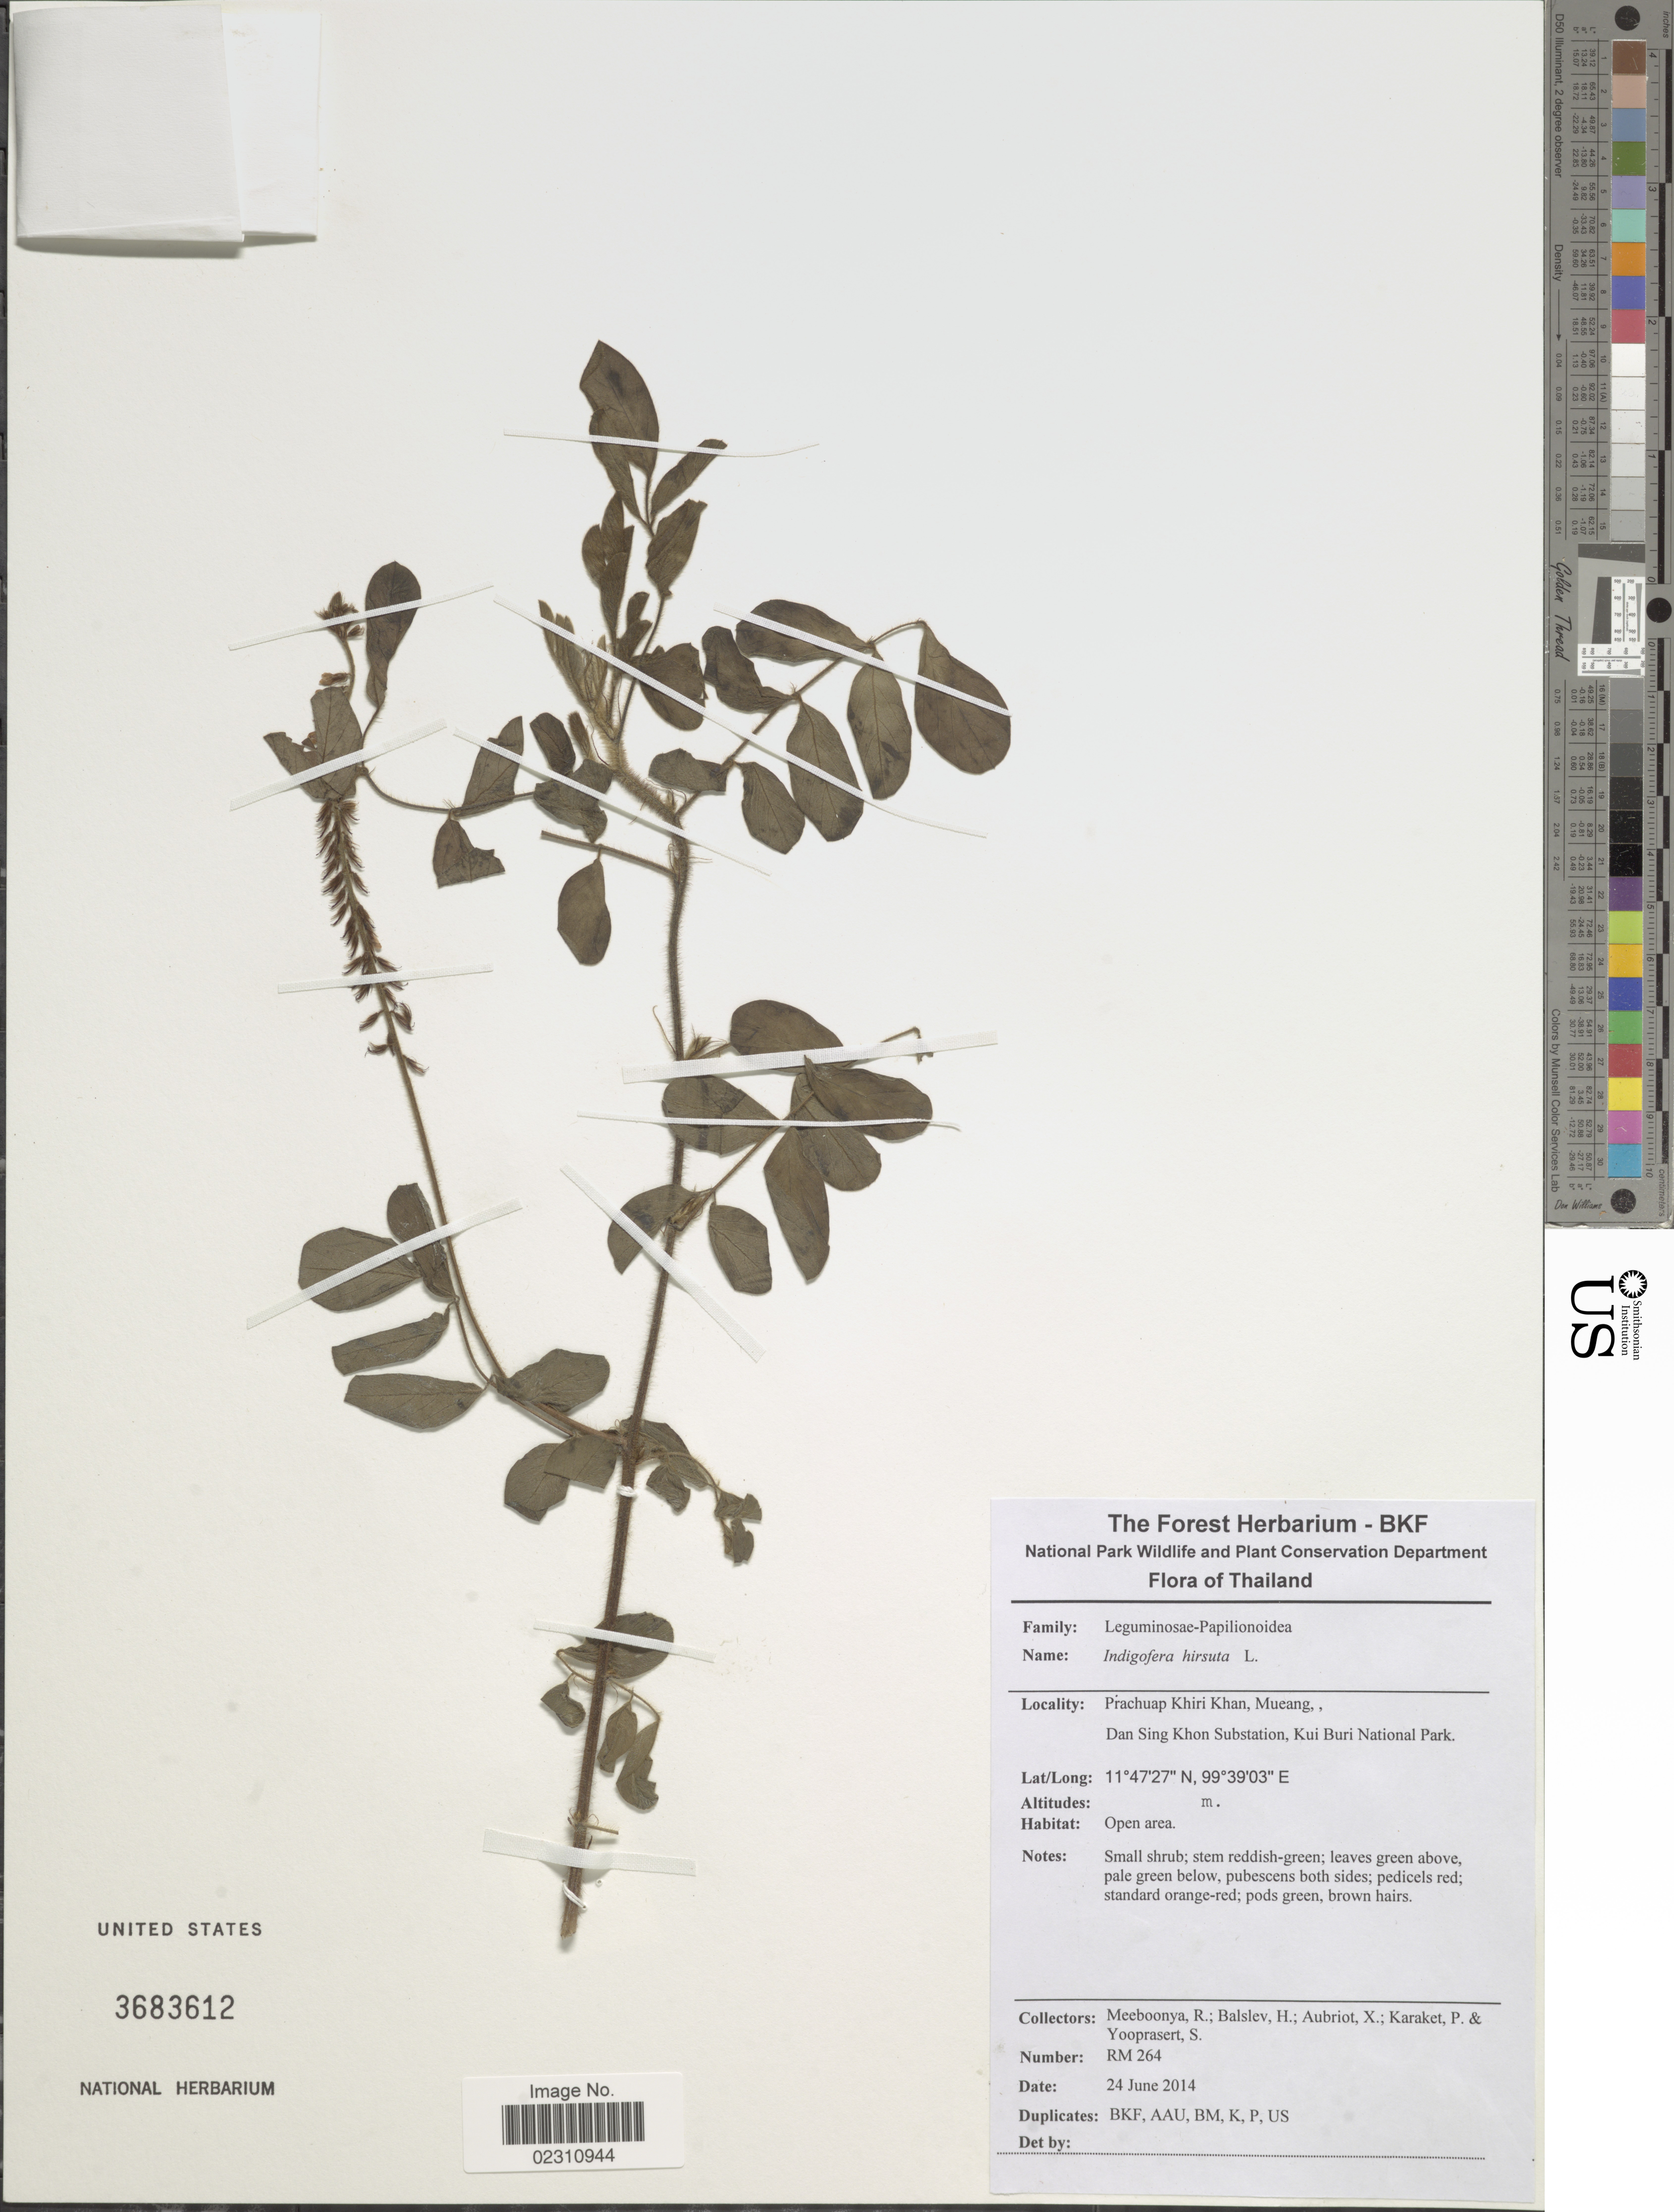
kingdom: Plantae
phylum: Tracheophyta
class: Magnoliopsida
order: Fabales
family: Fabaceae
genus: Indigofera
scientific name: Indigofera hirsuta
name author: L.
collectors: R. Meeboonya, H. Balslev, X. Aubriot, P. Karaket & S. Yooprasert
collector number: RM264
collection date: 2014-06-24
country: Thailand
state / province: Prachuap Khiri Khan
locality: Mueang, Dan Sing Khon Substation, Kui Buri National Park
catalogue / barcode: US 3683612